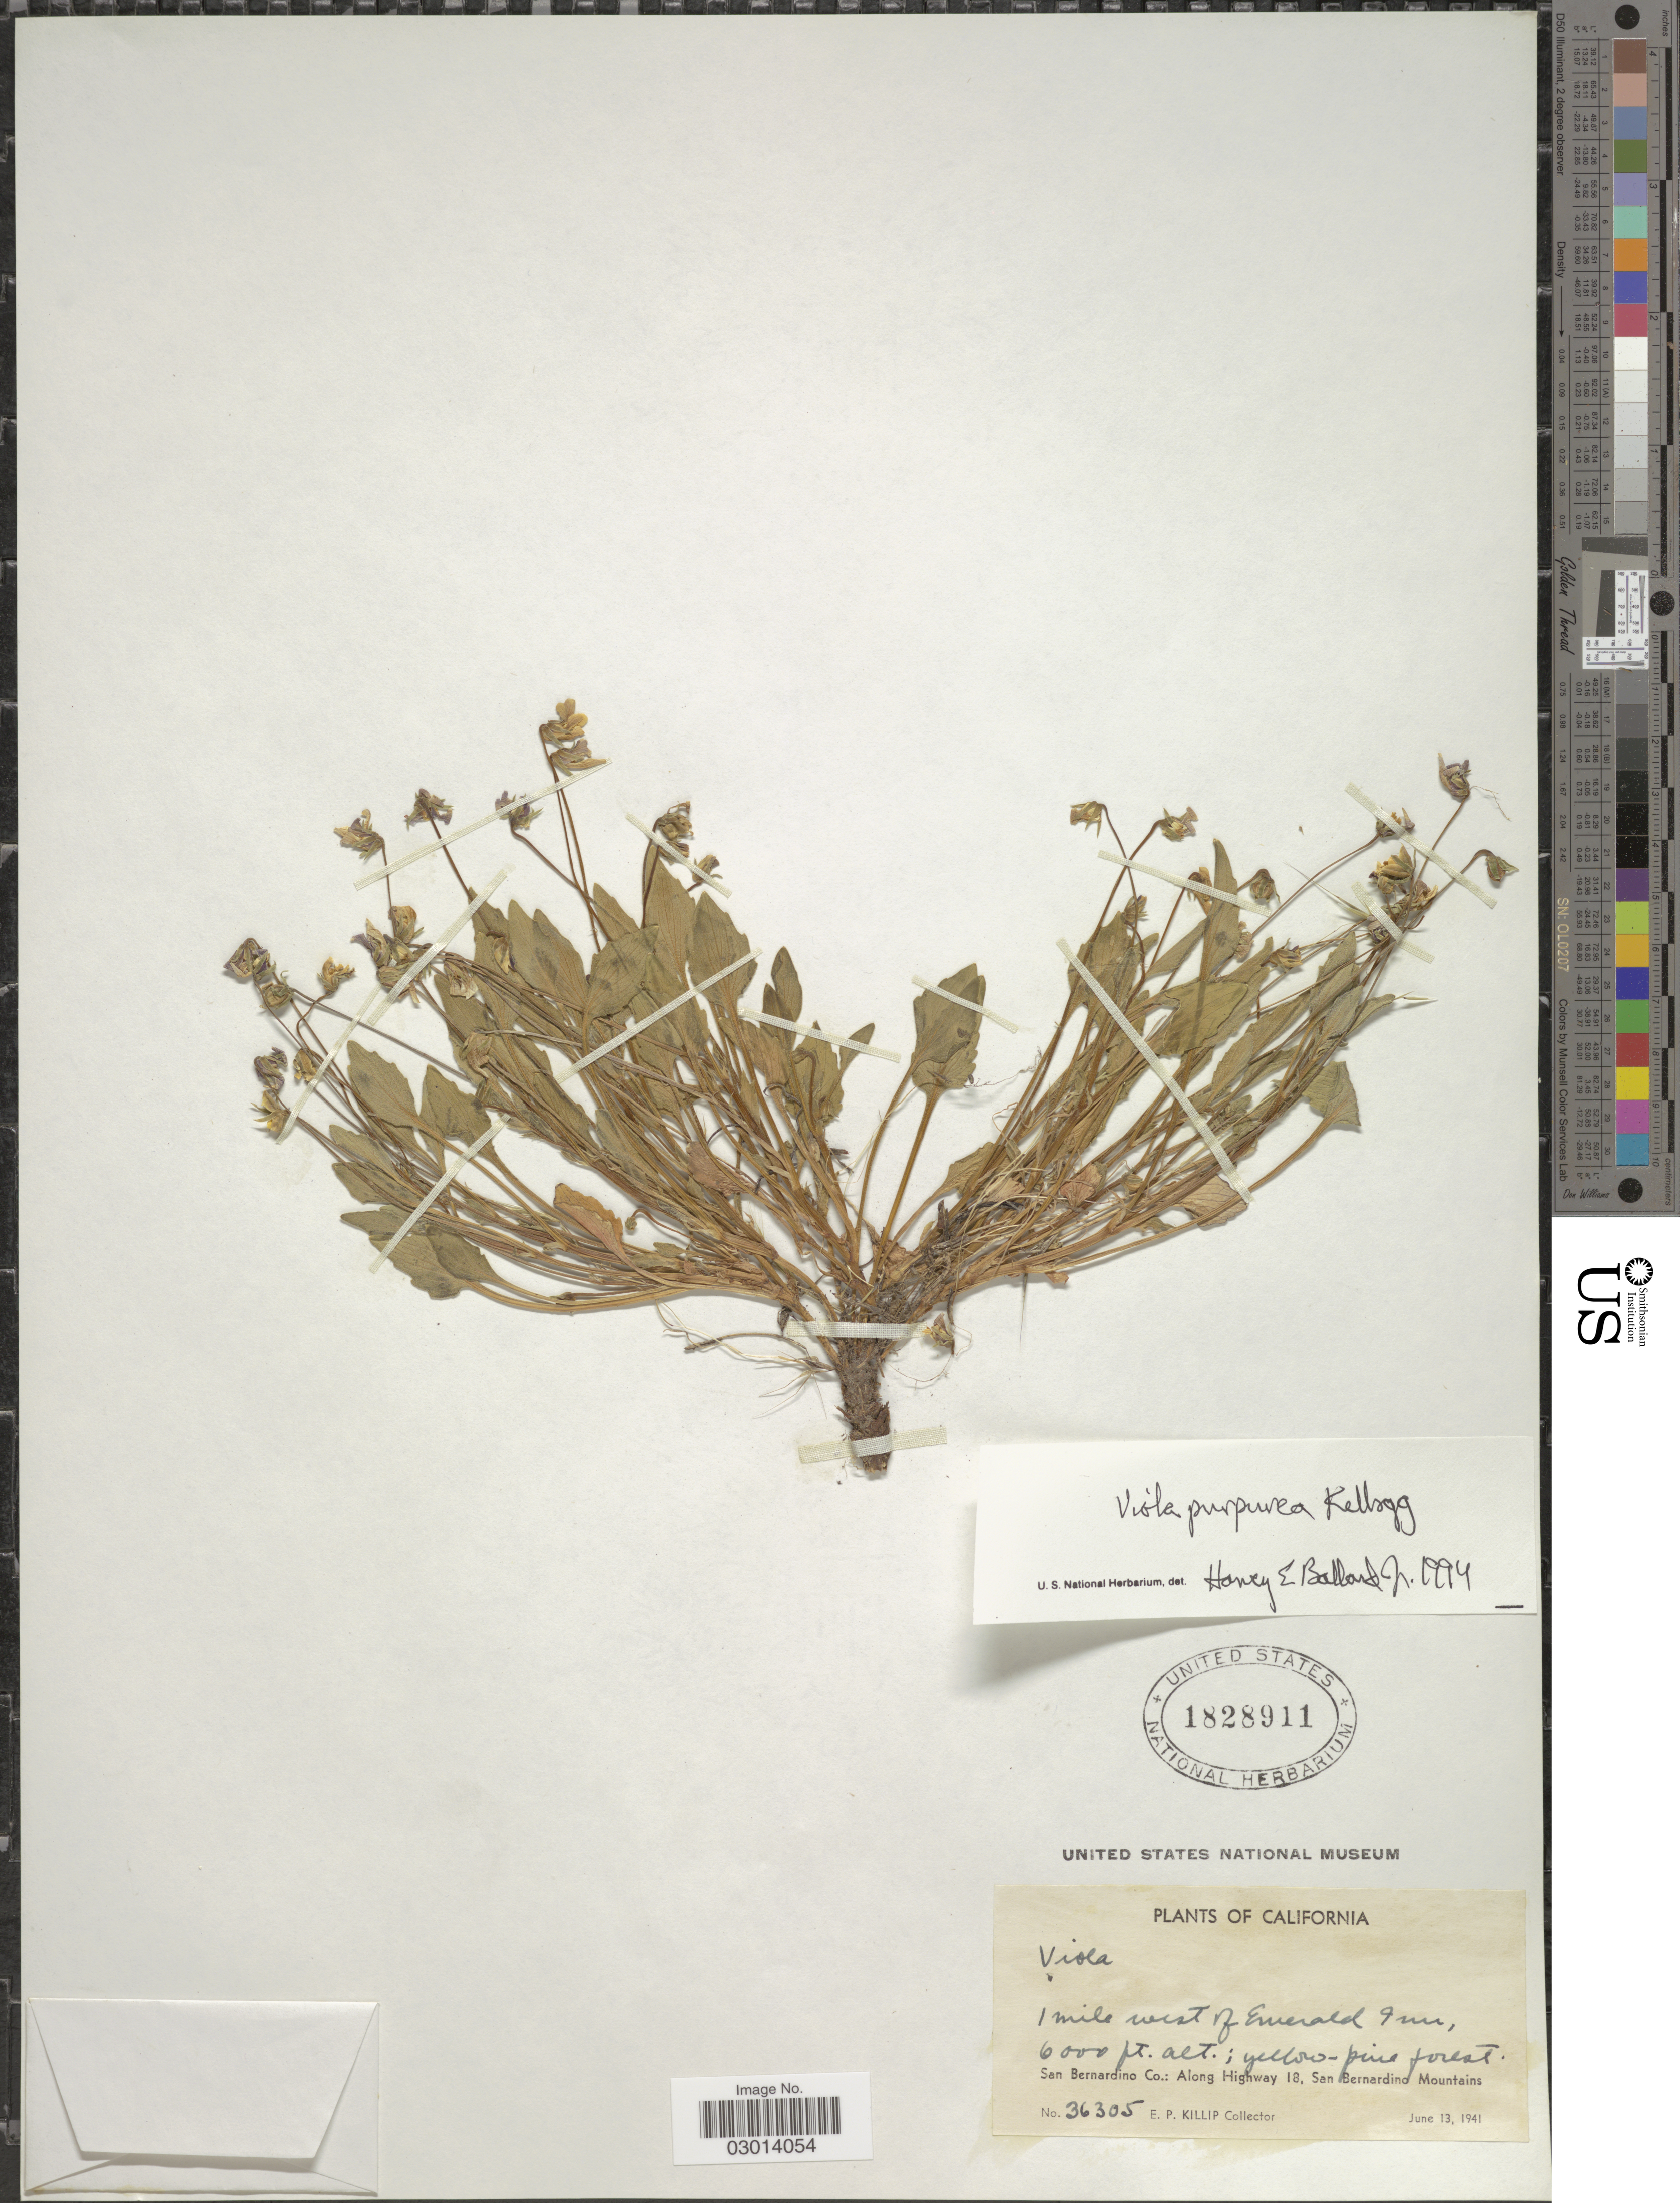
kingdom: Plantae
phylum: Tracheophyta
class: Magnoliopsida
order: Malpighiales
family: Violaceae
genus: Viola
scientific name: Viola purpurea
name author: Kellogg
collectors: E. P. Killip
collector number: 36305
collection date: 1941-06-13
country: United States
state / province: California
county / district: San Bernardino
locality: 1 mile west of Emerald Inn, San Bernardino Co.: Along Highway 18, San Bernardino Mountains.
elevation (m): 1829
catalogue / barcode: US 1828911